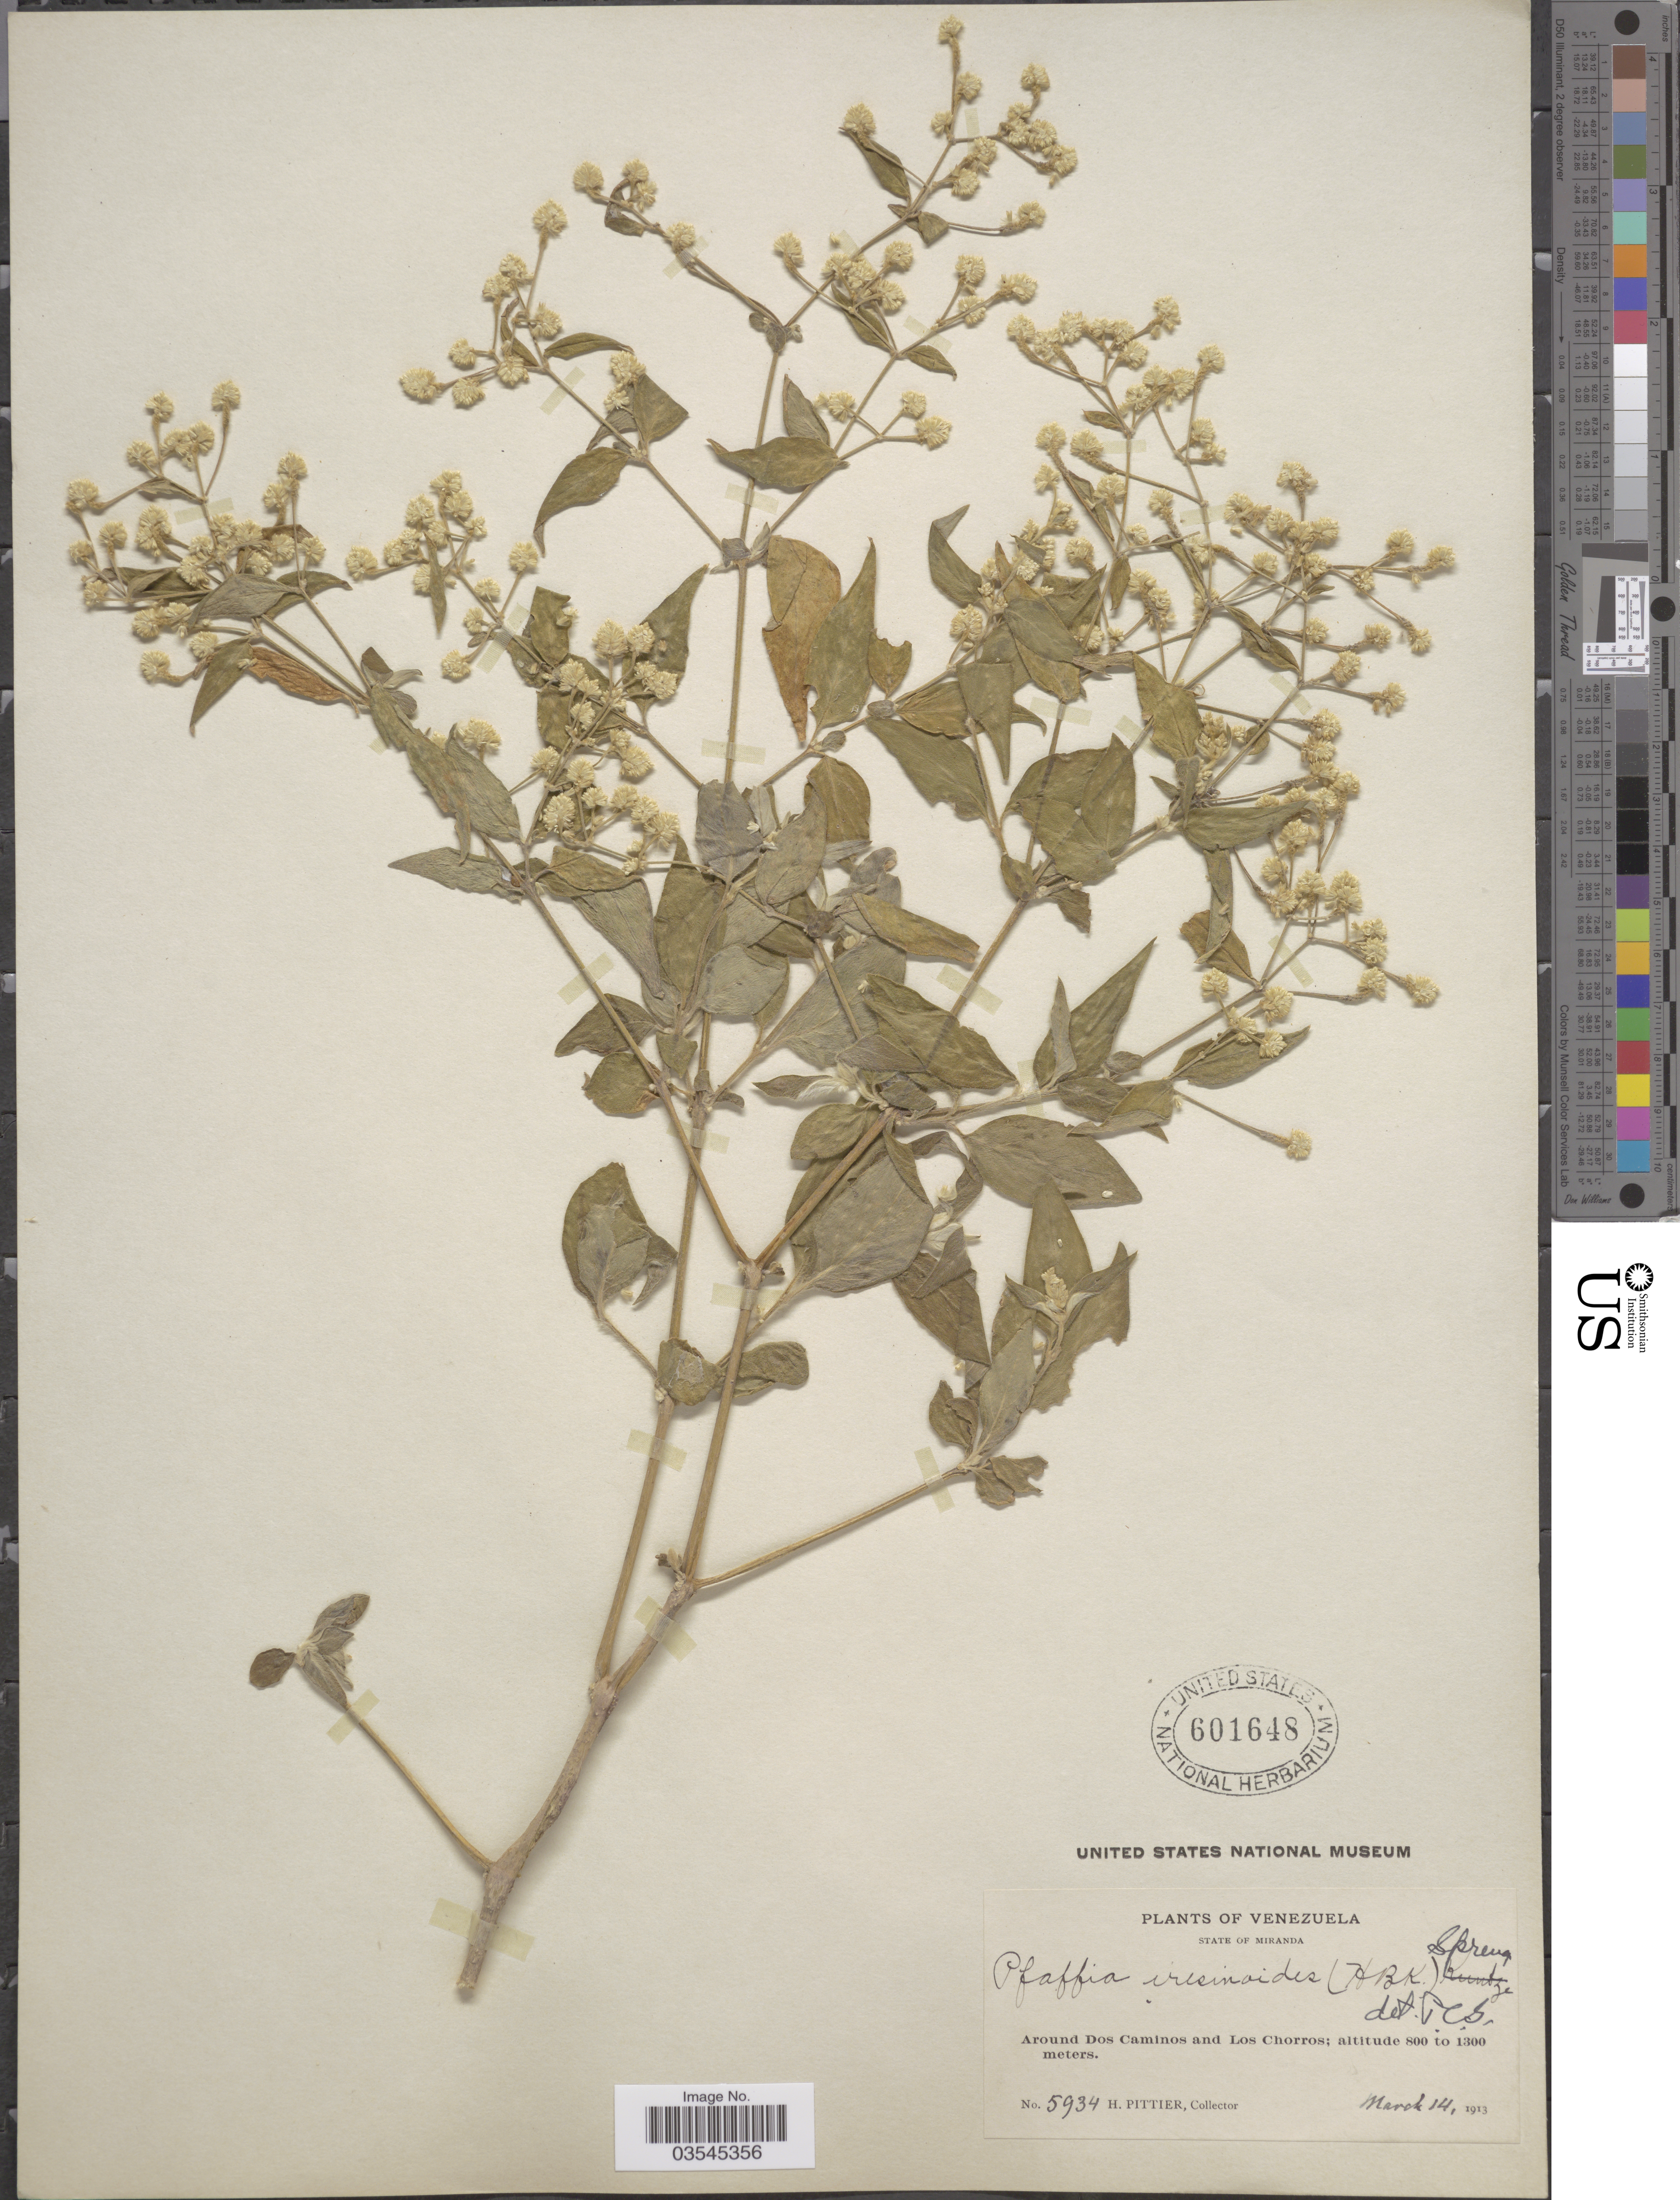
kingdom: Plantae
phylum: Tracheophyta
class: Magnoliopsida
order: Caryophyllales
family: Amaranthaceae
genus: Pfaffia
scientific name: Pfaffia iresinoides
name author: (Kunth) Spreng.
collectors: H. F. Pittier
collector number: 5934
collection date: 1913-03-14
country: Venezuela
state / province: Miranda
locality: Around Dos Caminos and Los Chorros.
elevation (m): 800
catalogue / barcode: US 601648